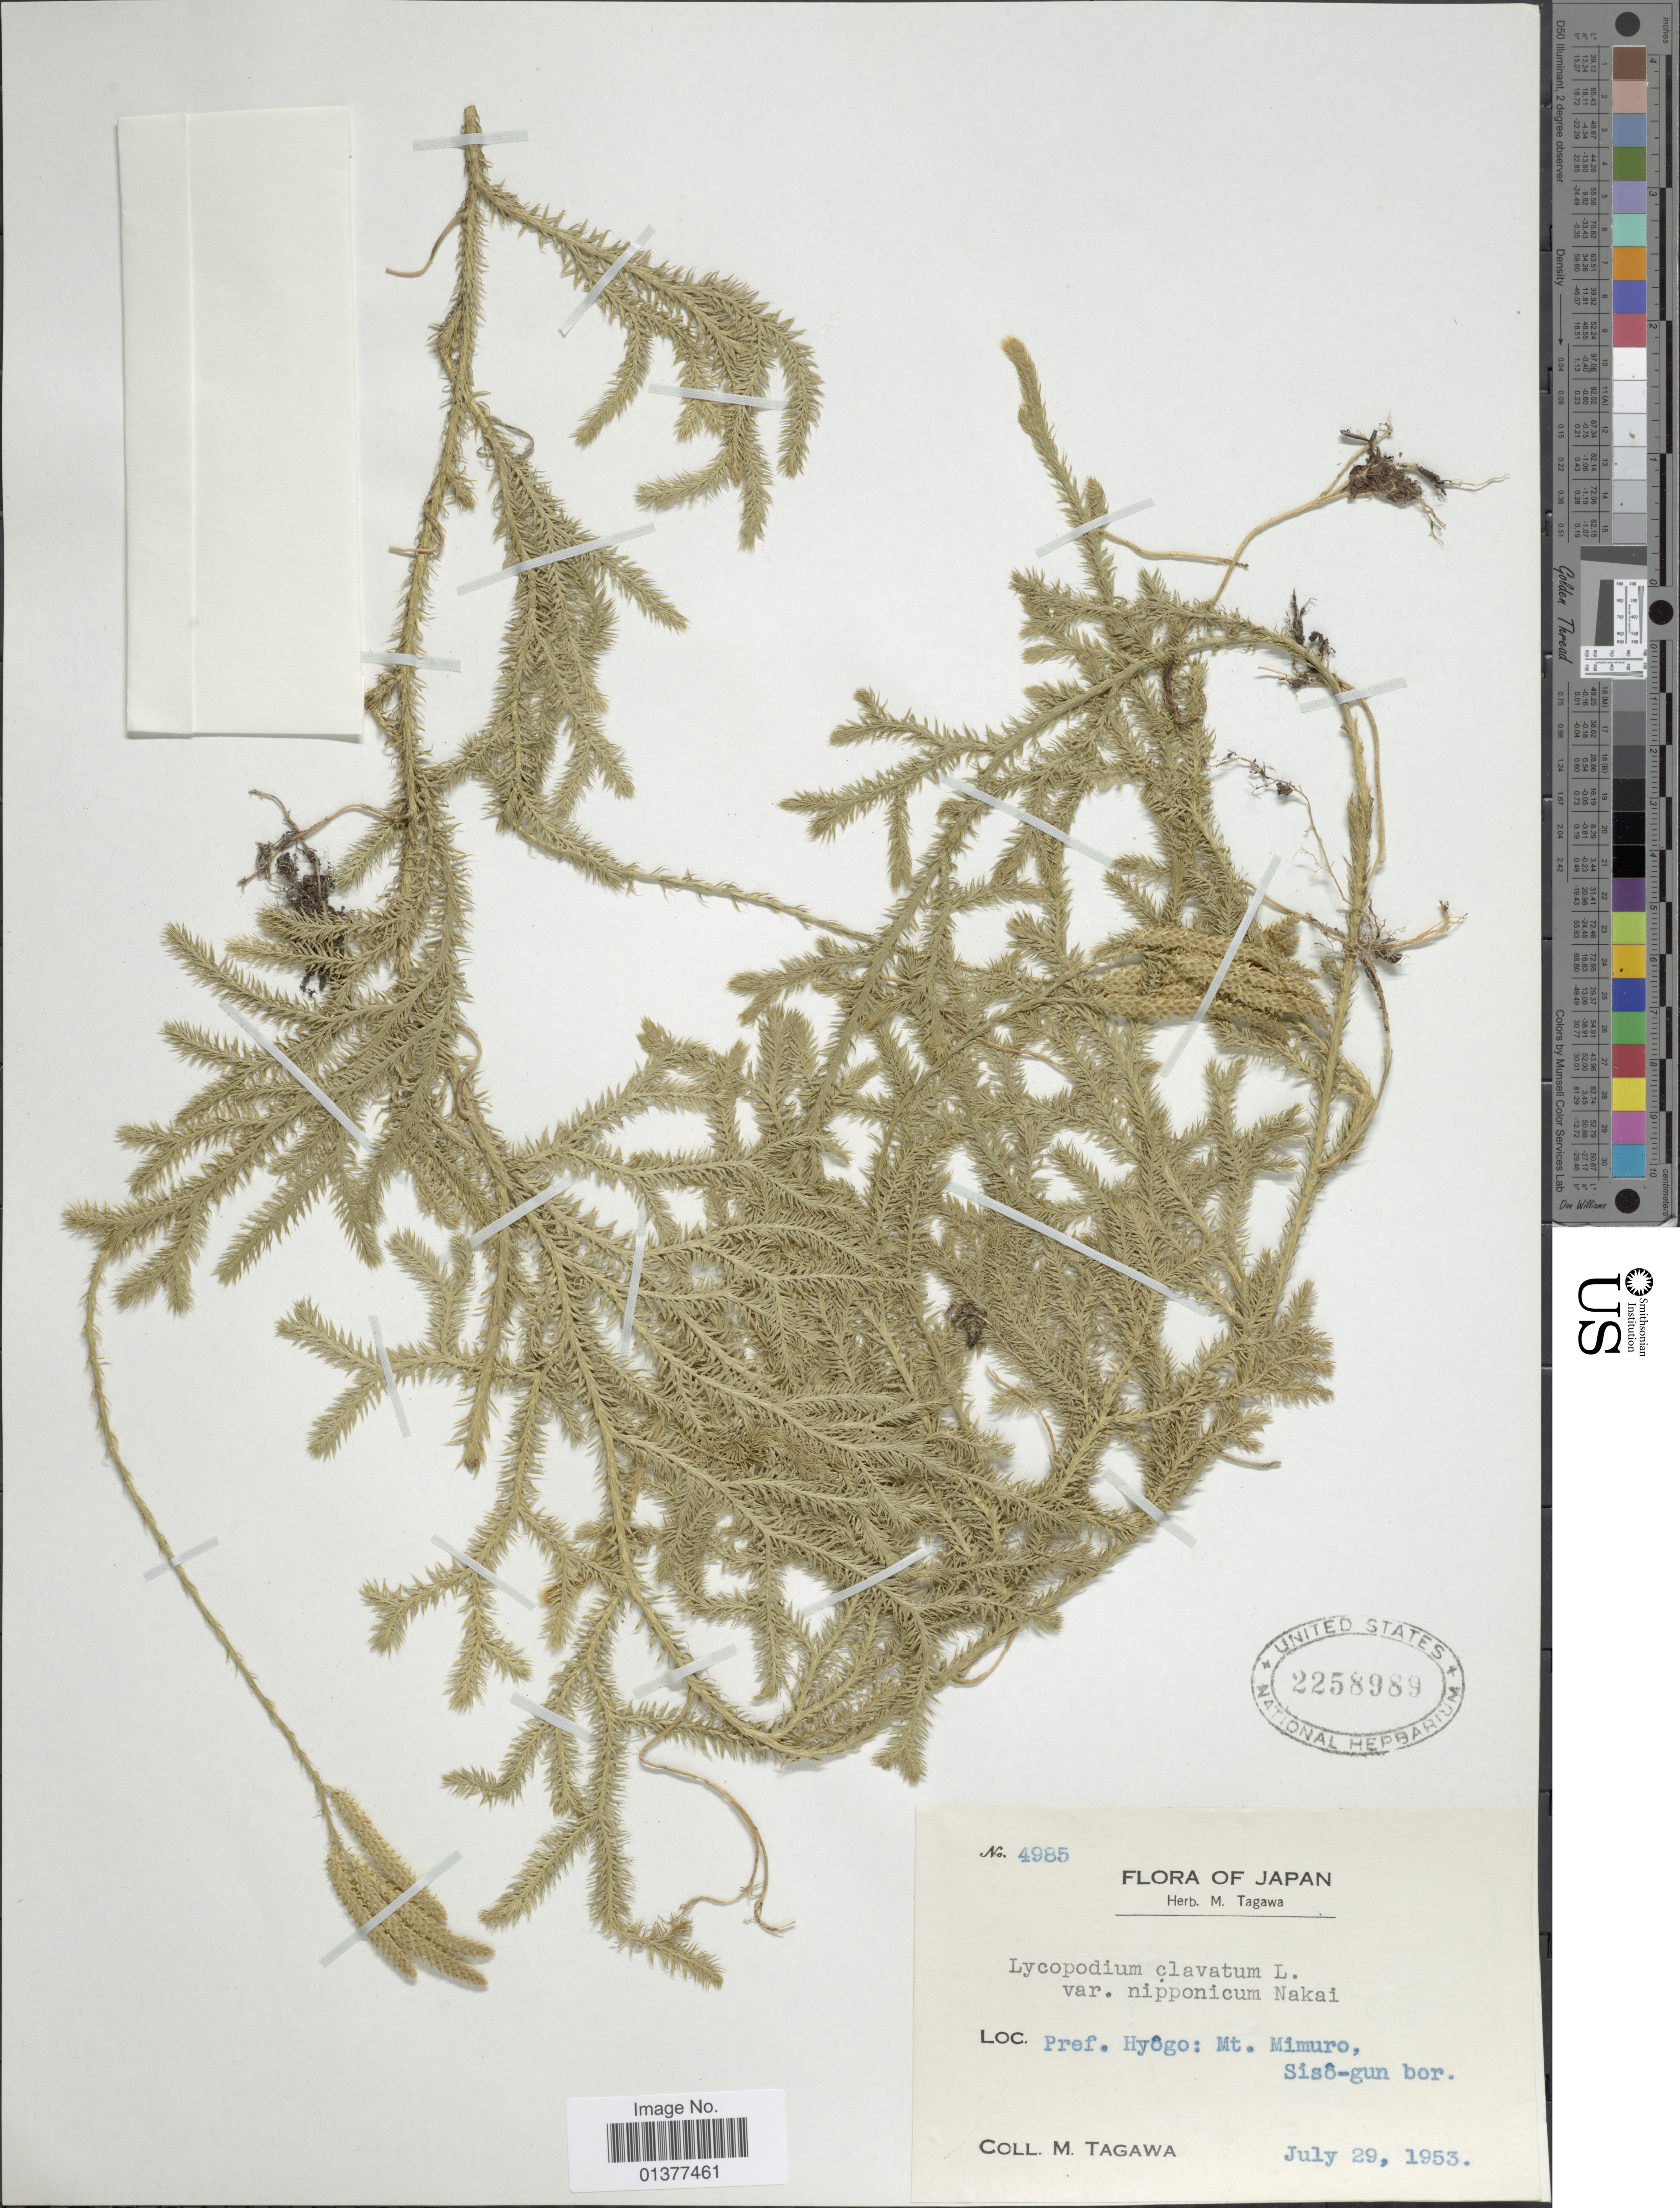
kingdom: Plantae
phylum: Tracheophyta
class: Lycopodiopsida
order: Lycopodiales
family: Lycopodiaceae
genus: Lycopodium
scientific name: Lycopodium clavatum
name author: L.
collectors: M. Tagawa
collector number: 4985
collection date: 1953-07-29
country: Japan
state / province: Hyogo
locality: Pref. Hyogo: Mt. Mimuro, Siso-gun bor.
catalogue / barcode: US 2258989